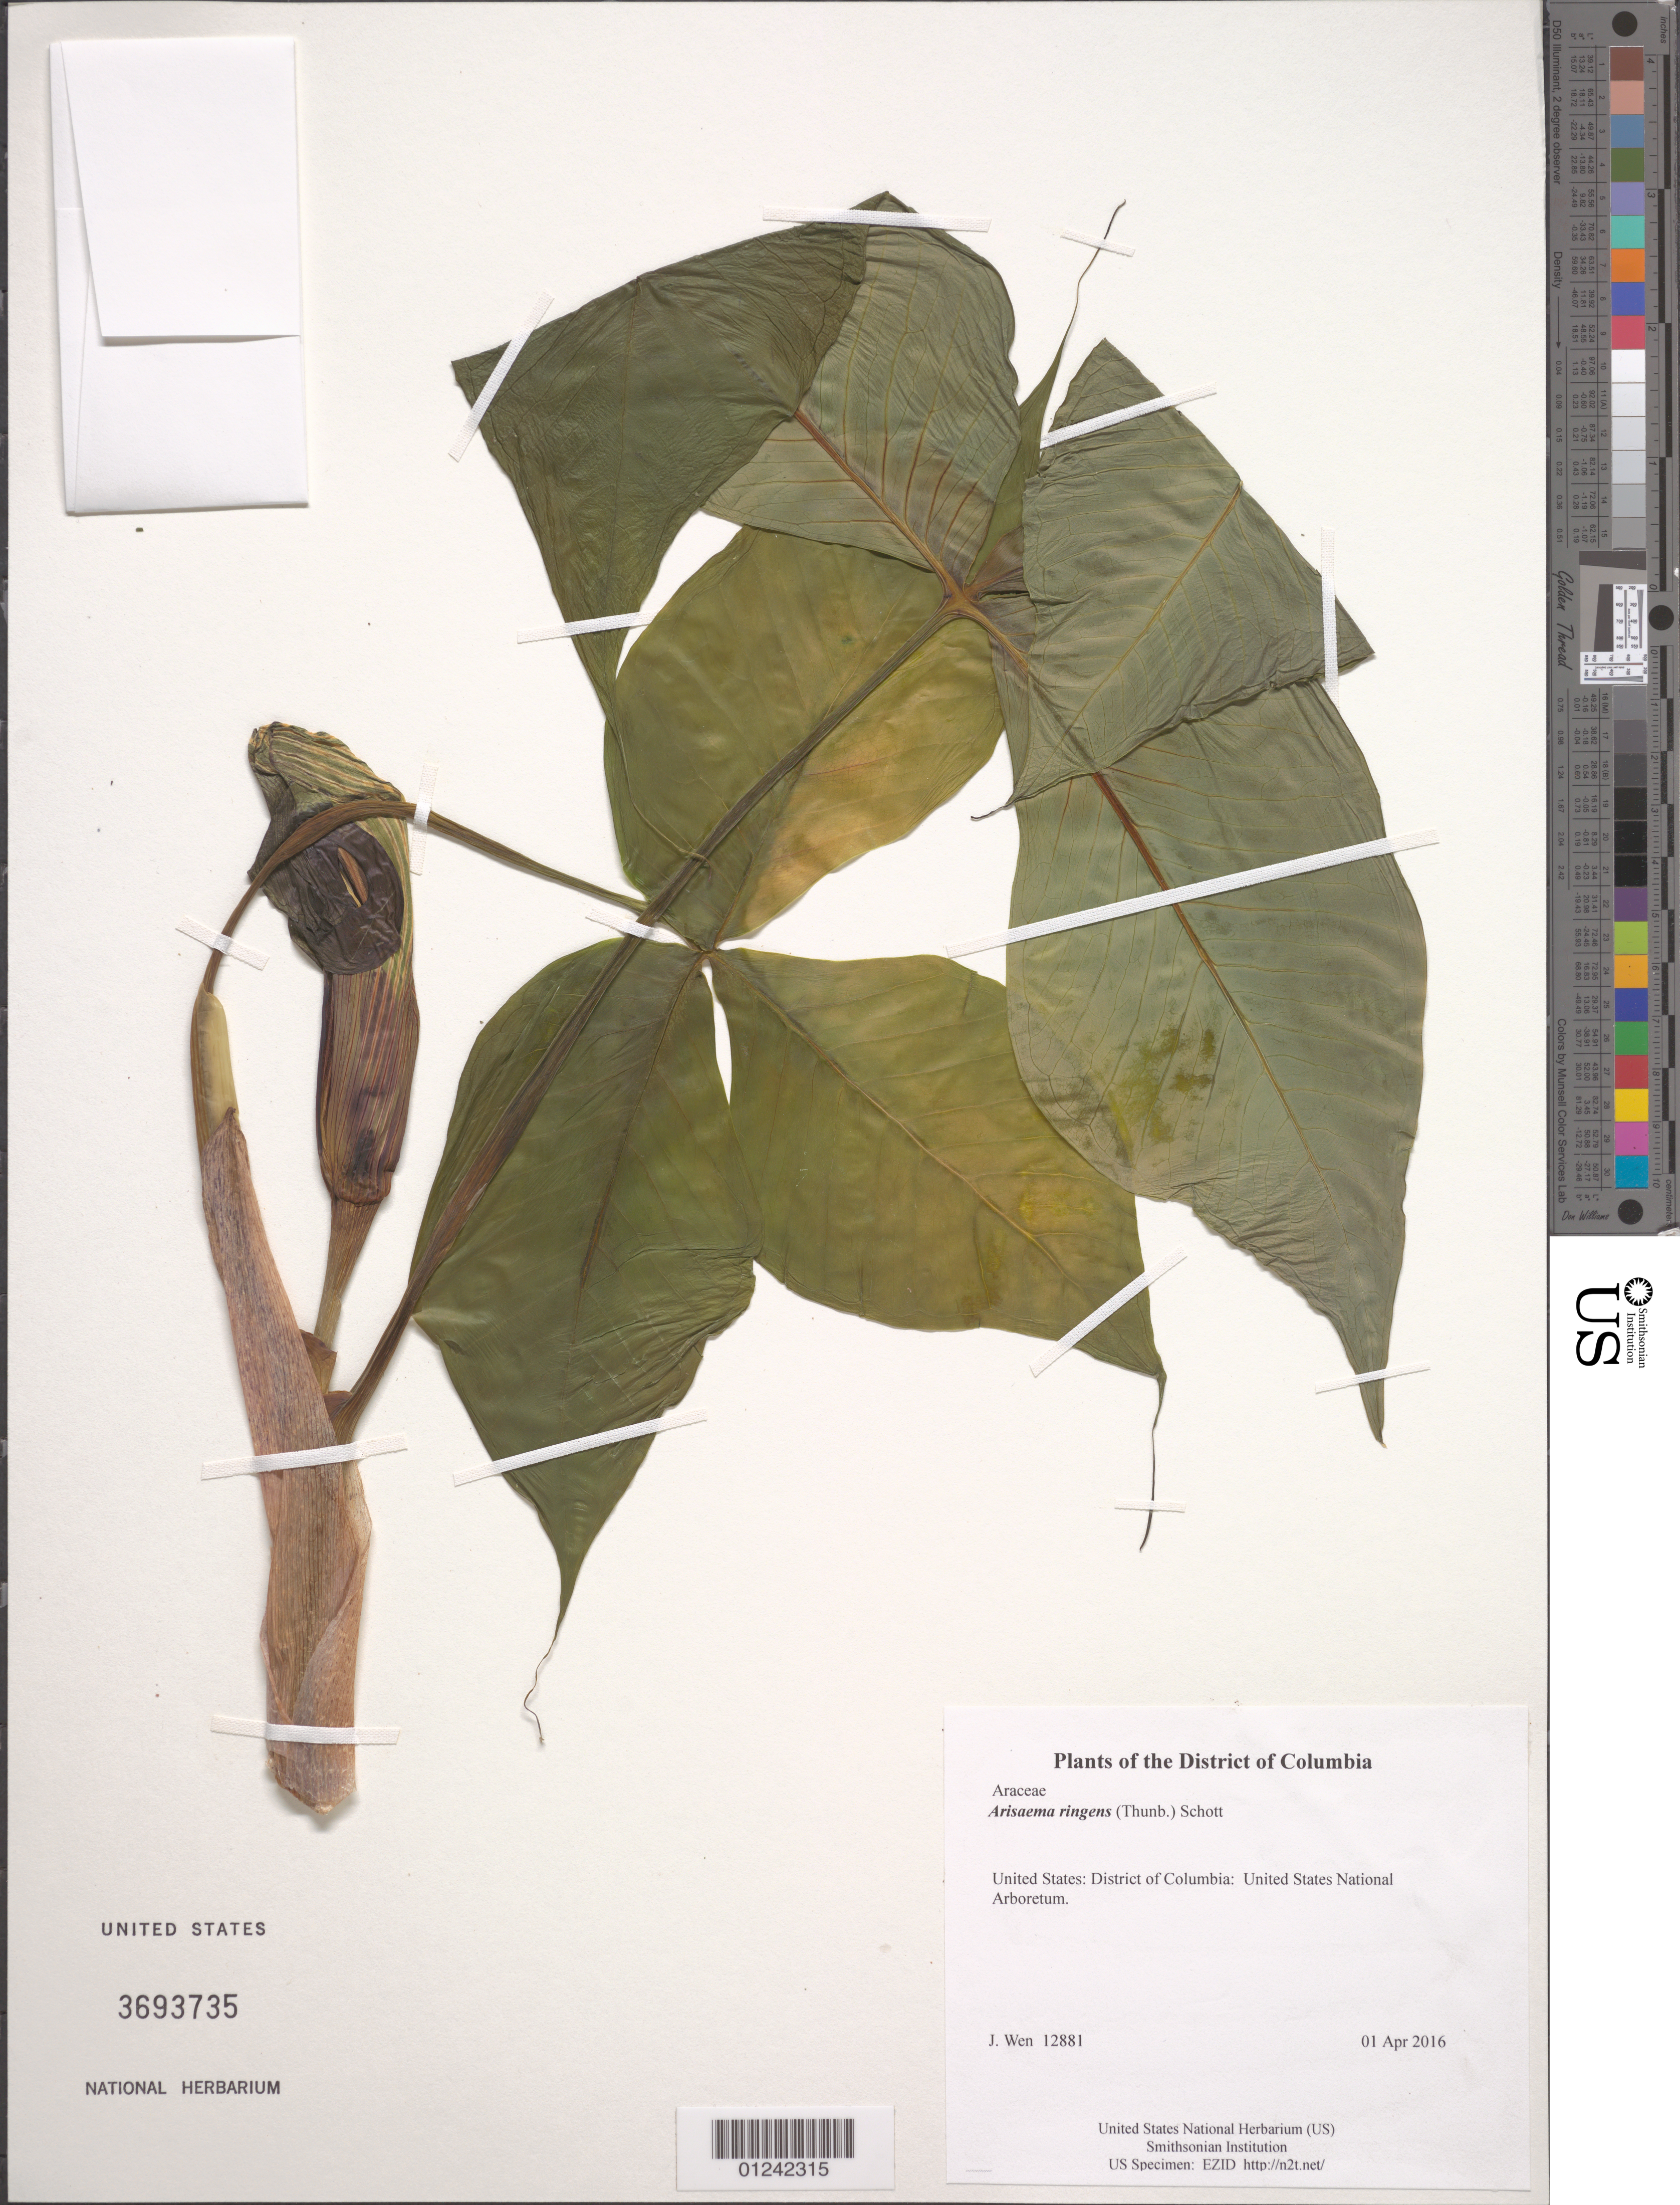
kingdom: Plantae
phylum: Tracheophyta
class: Liliopsida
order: Alismatales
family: Araceae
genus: Arisaema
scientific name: Arisaema ringens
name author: (Thunb.) Schott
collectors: J. Wen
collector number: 12881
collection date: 2016-04-01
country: United States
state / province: District of Columbia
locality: United States National Arboretum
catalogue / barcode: US 3693735